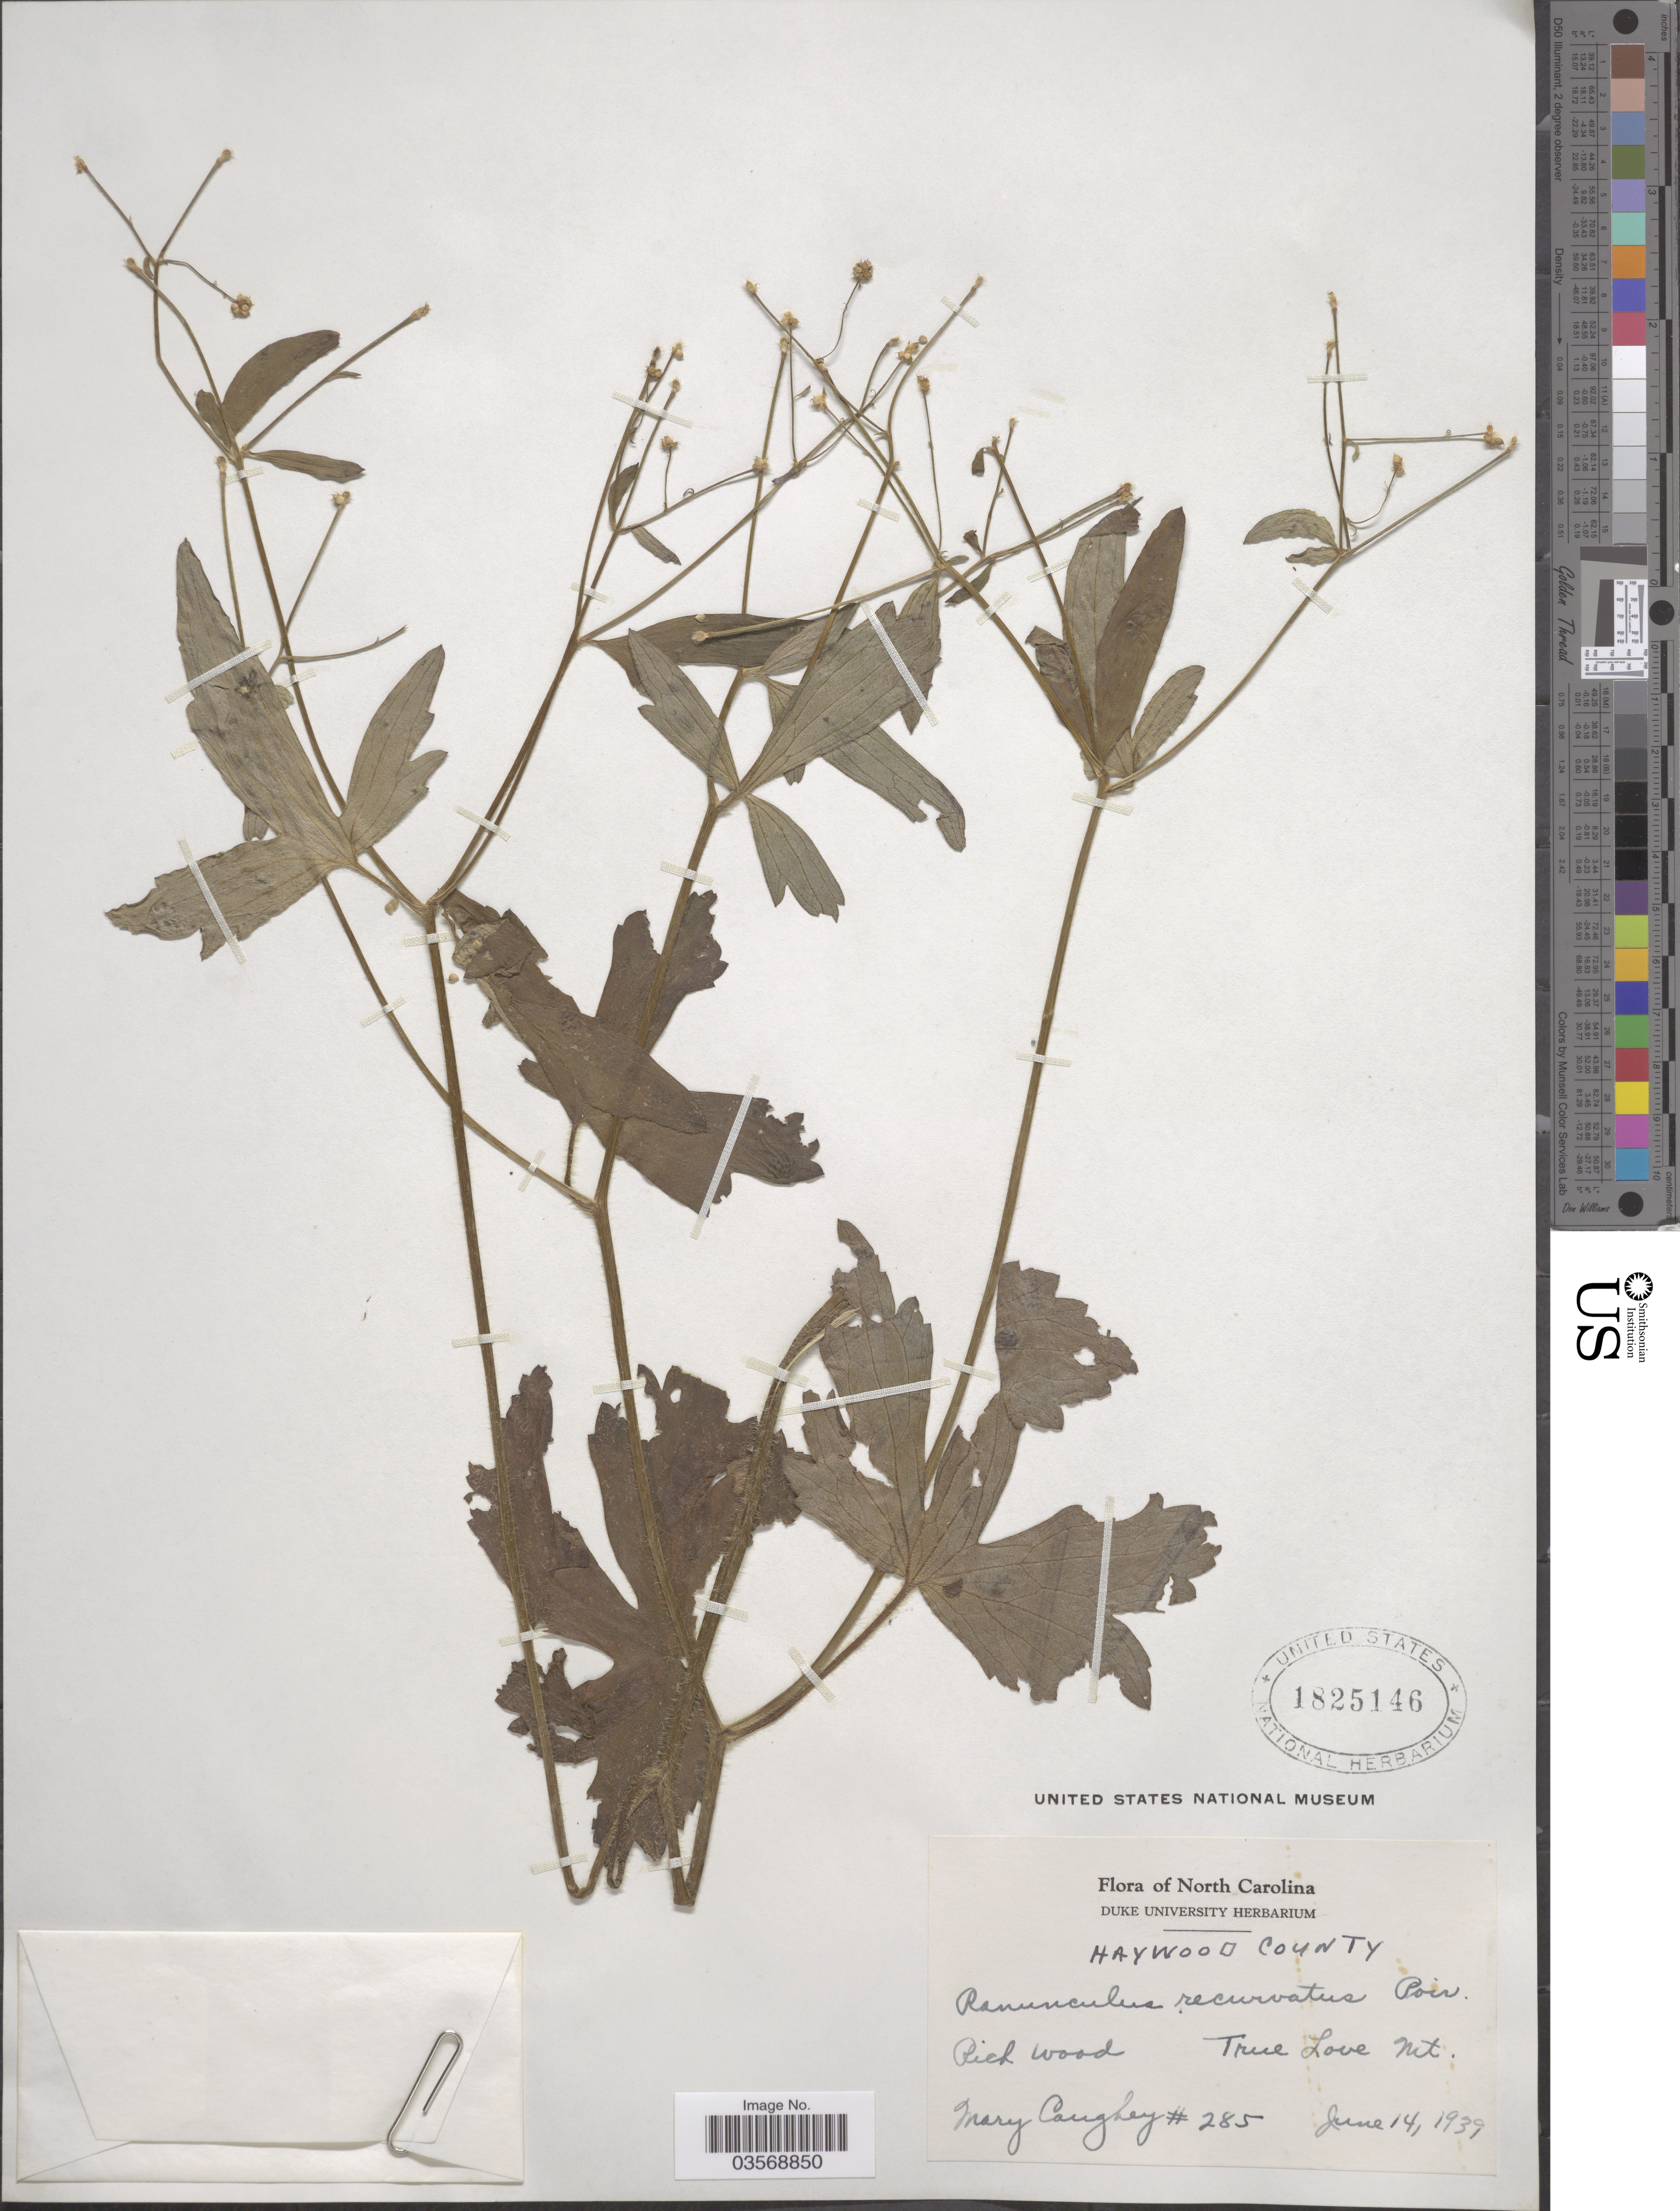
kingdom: Plantae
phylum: Tracheophyta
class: Magnoliopsida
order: Ranunculales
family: Ranunculaceae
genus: Ranunculus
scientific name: Ranunculus recurvatus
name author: Poir.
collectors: M. Caughey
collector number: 285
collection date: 1939-06-14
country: United States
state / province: North Carolina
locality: Haywood County. True Love Mt.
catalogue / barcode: US 1825146